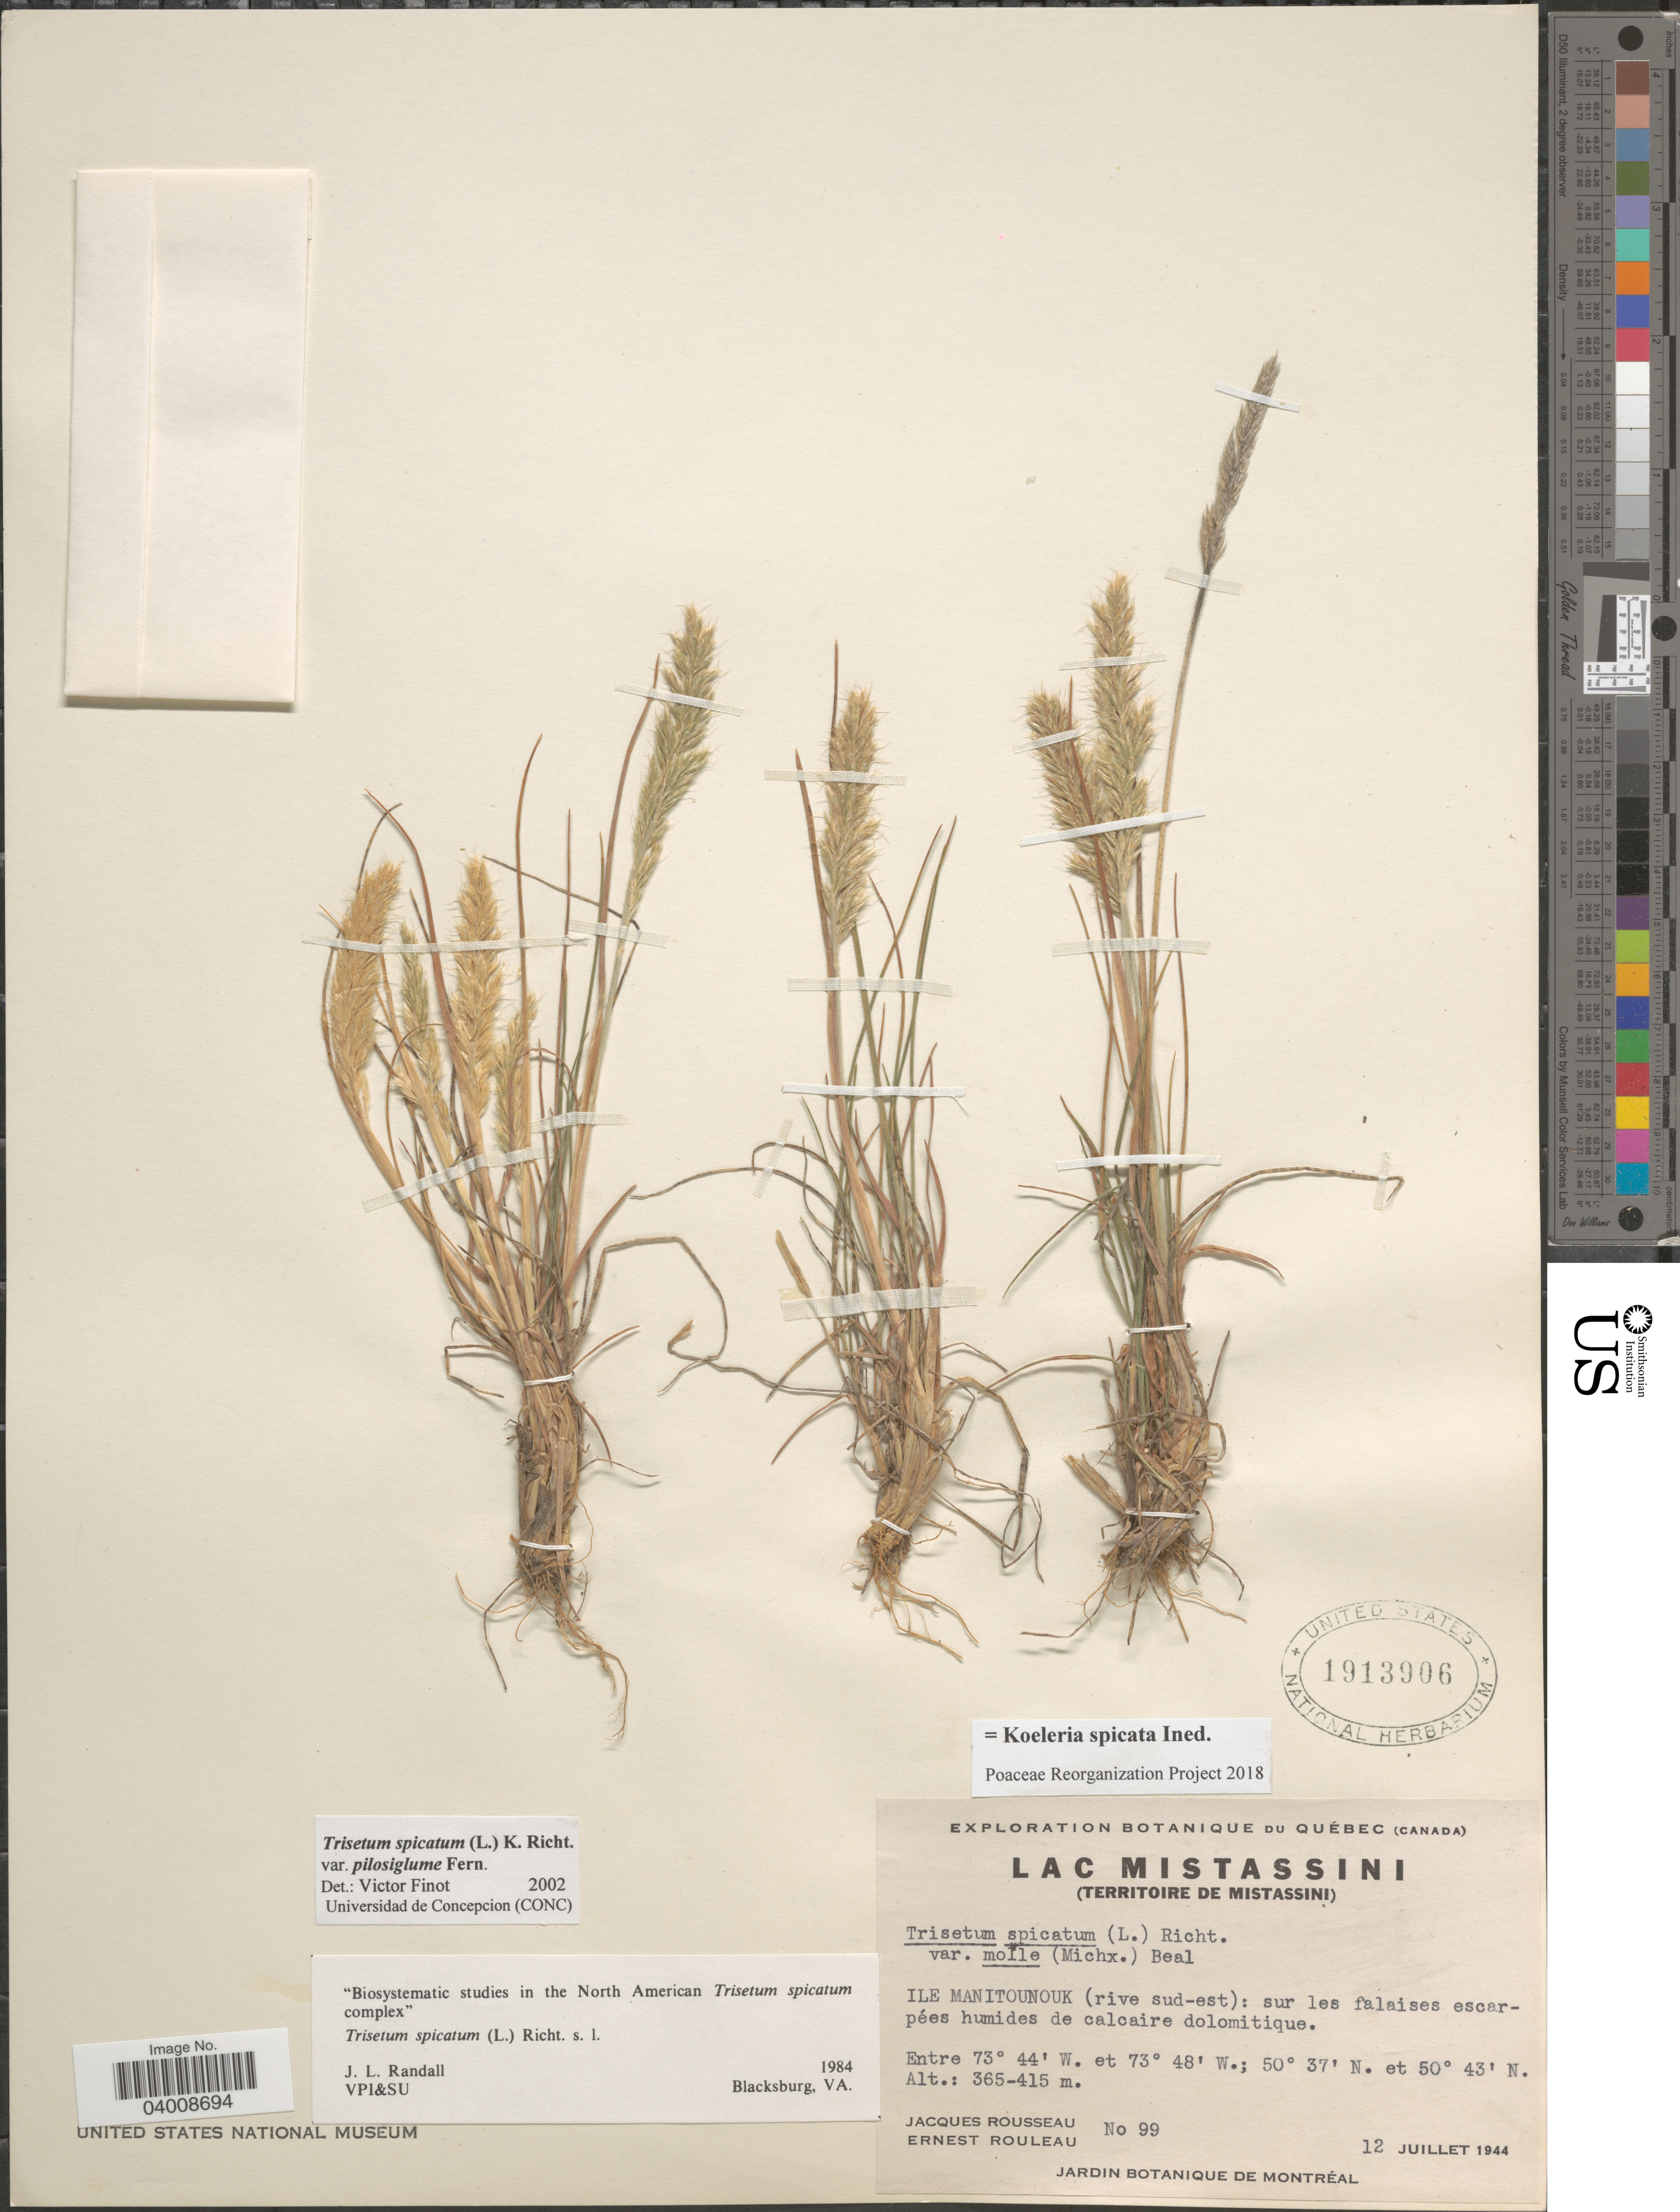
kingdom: Plantae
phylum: Tracheophyta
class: Liliopsida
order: Poales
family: Poaceae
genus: Koeleria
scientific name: Koeleria spicata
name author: (L.) Barberá et al.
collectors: J. Rousseau & J. Rouleau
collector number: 99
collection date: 1944-07-12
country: Canada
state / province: Quebec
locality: Lac Mistassini (Territoire de Mistassini). Ile Manitounouk (rive sud-est): sur les falaises escapées humides de calcaire dolomitique.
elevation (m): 365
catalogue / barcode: US 1913906